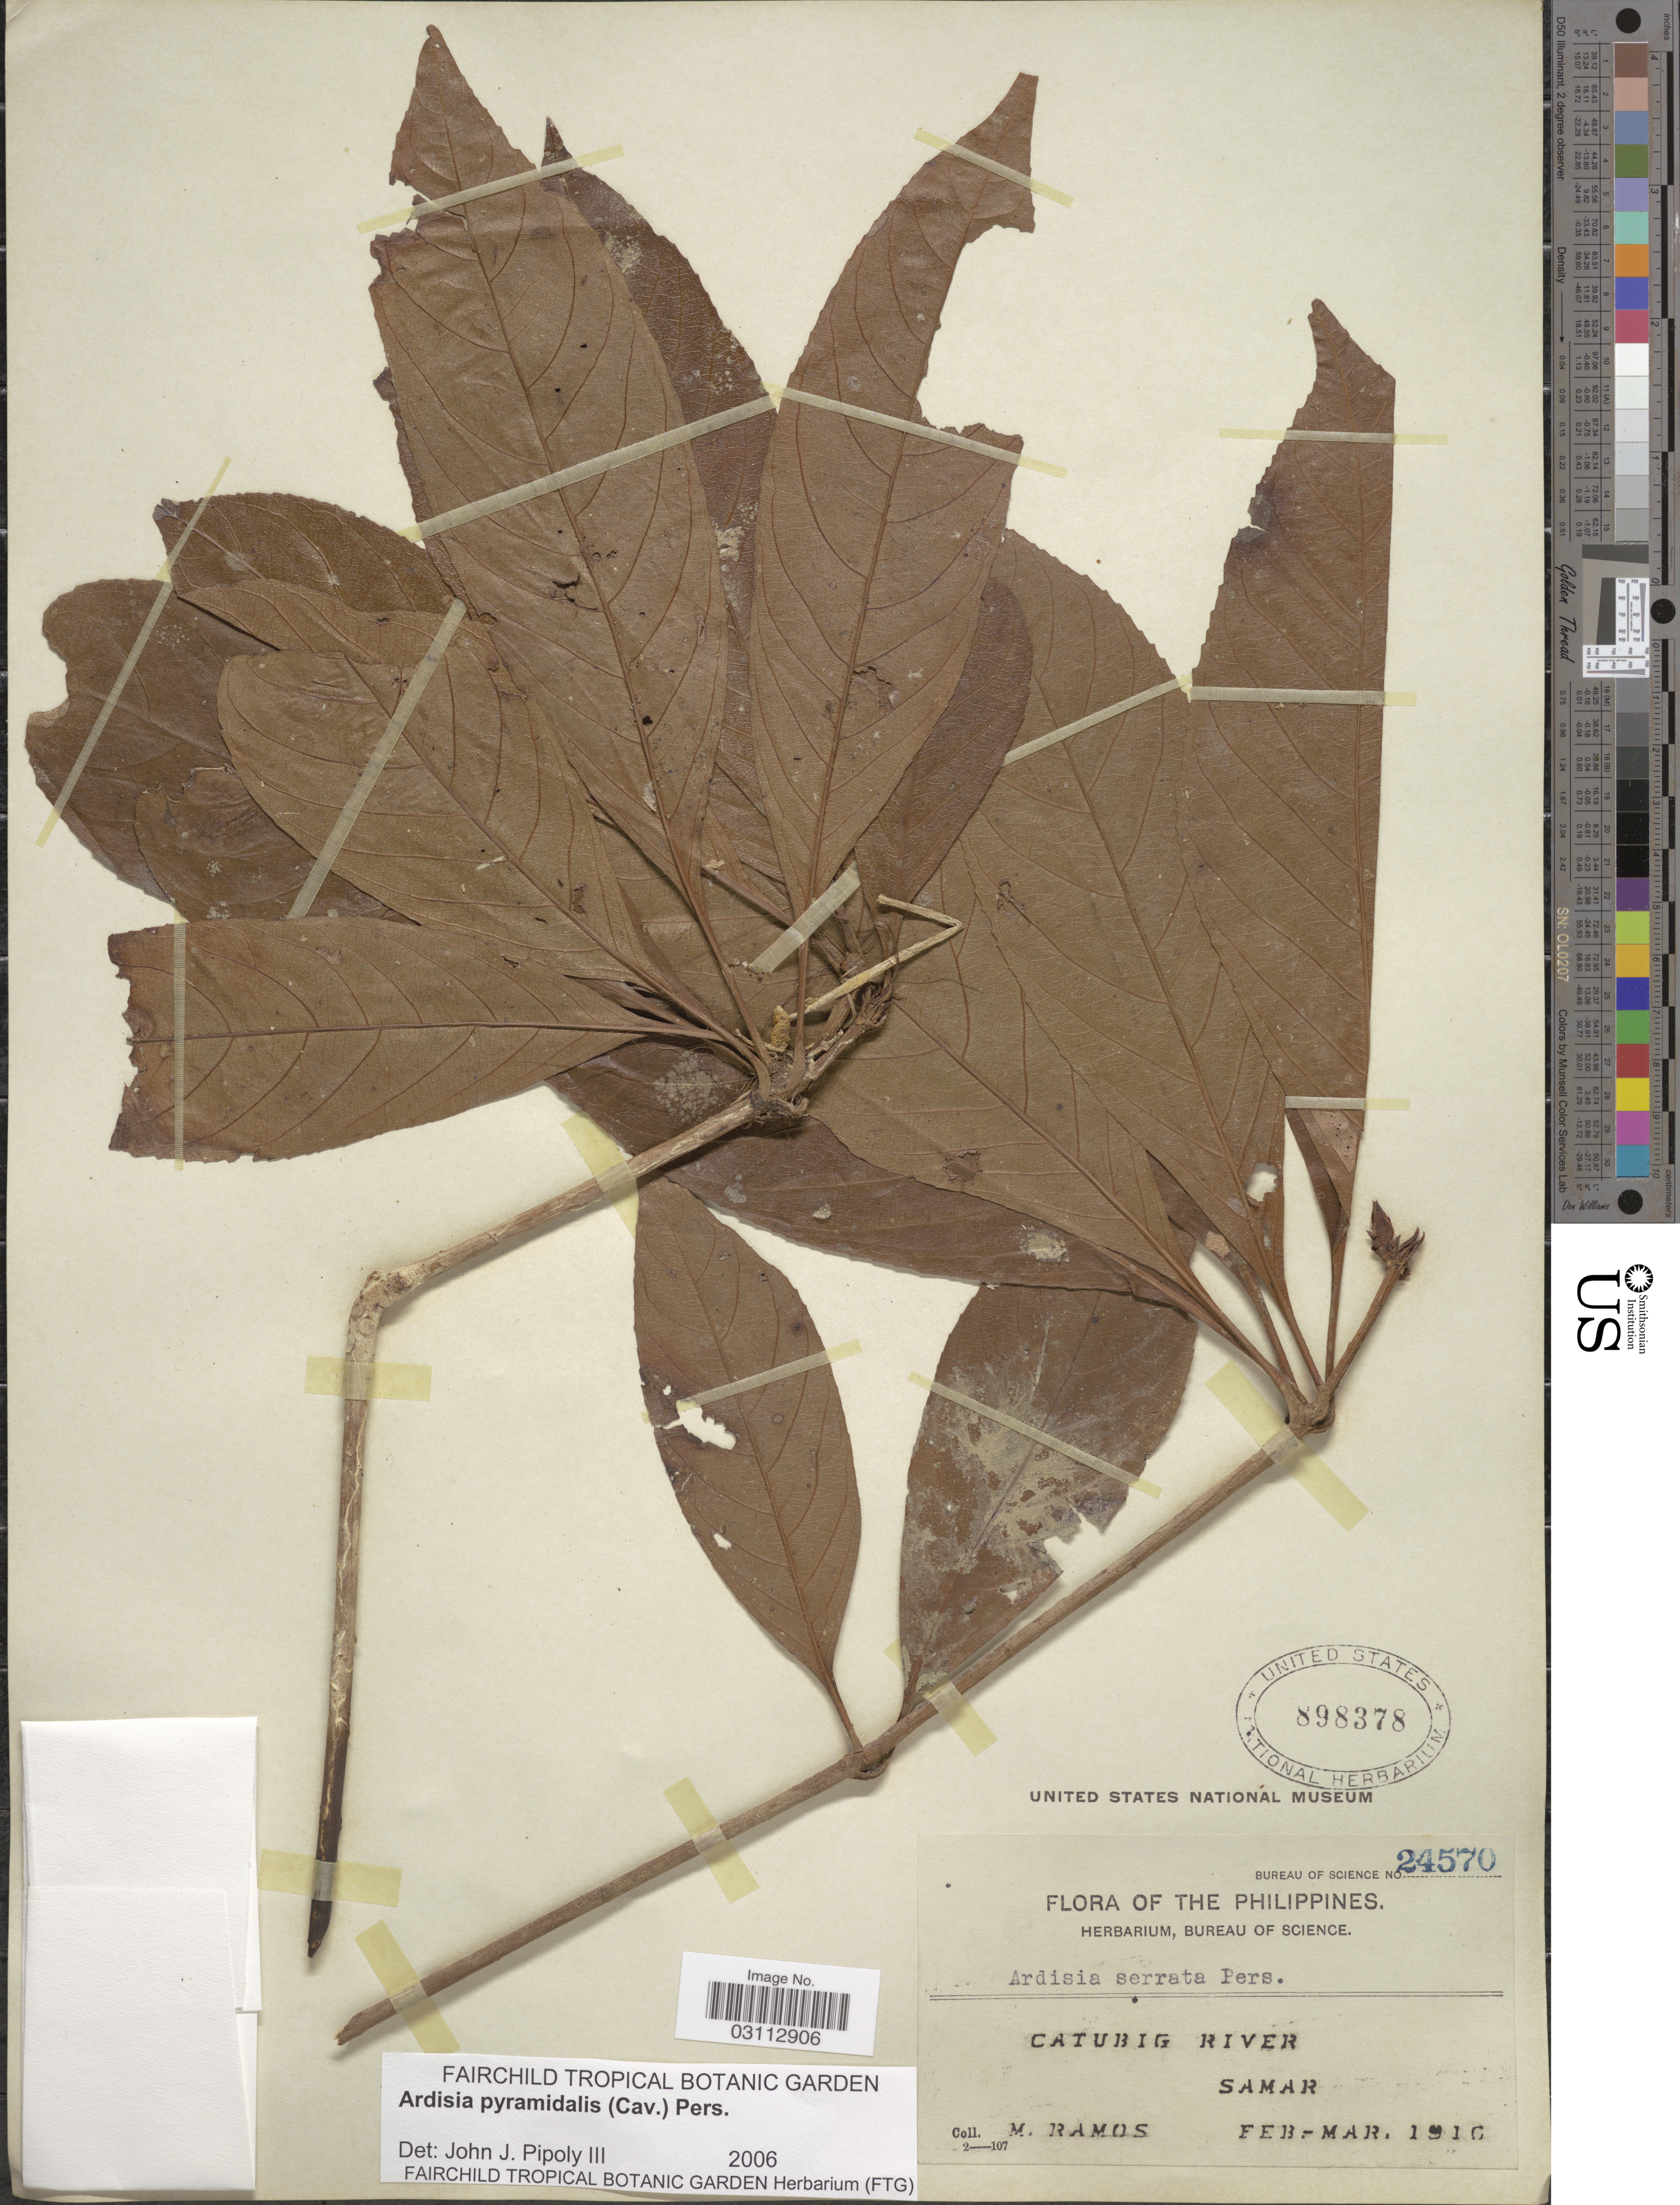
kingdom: Plantae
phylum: Tracheophyta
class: Magnoliopsida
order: Ericales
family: Primulaceae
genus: Ardisia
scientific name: Ardisia pyramidalis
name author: (Cav.) Pers.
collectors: M. Ramos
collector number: Bureau of Science 24570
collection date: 1916-02/1916-03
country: Philippines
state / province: Eastern Visayas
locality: Catubig River. Samar.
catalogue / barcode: US 898378